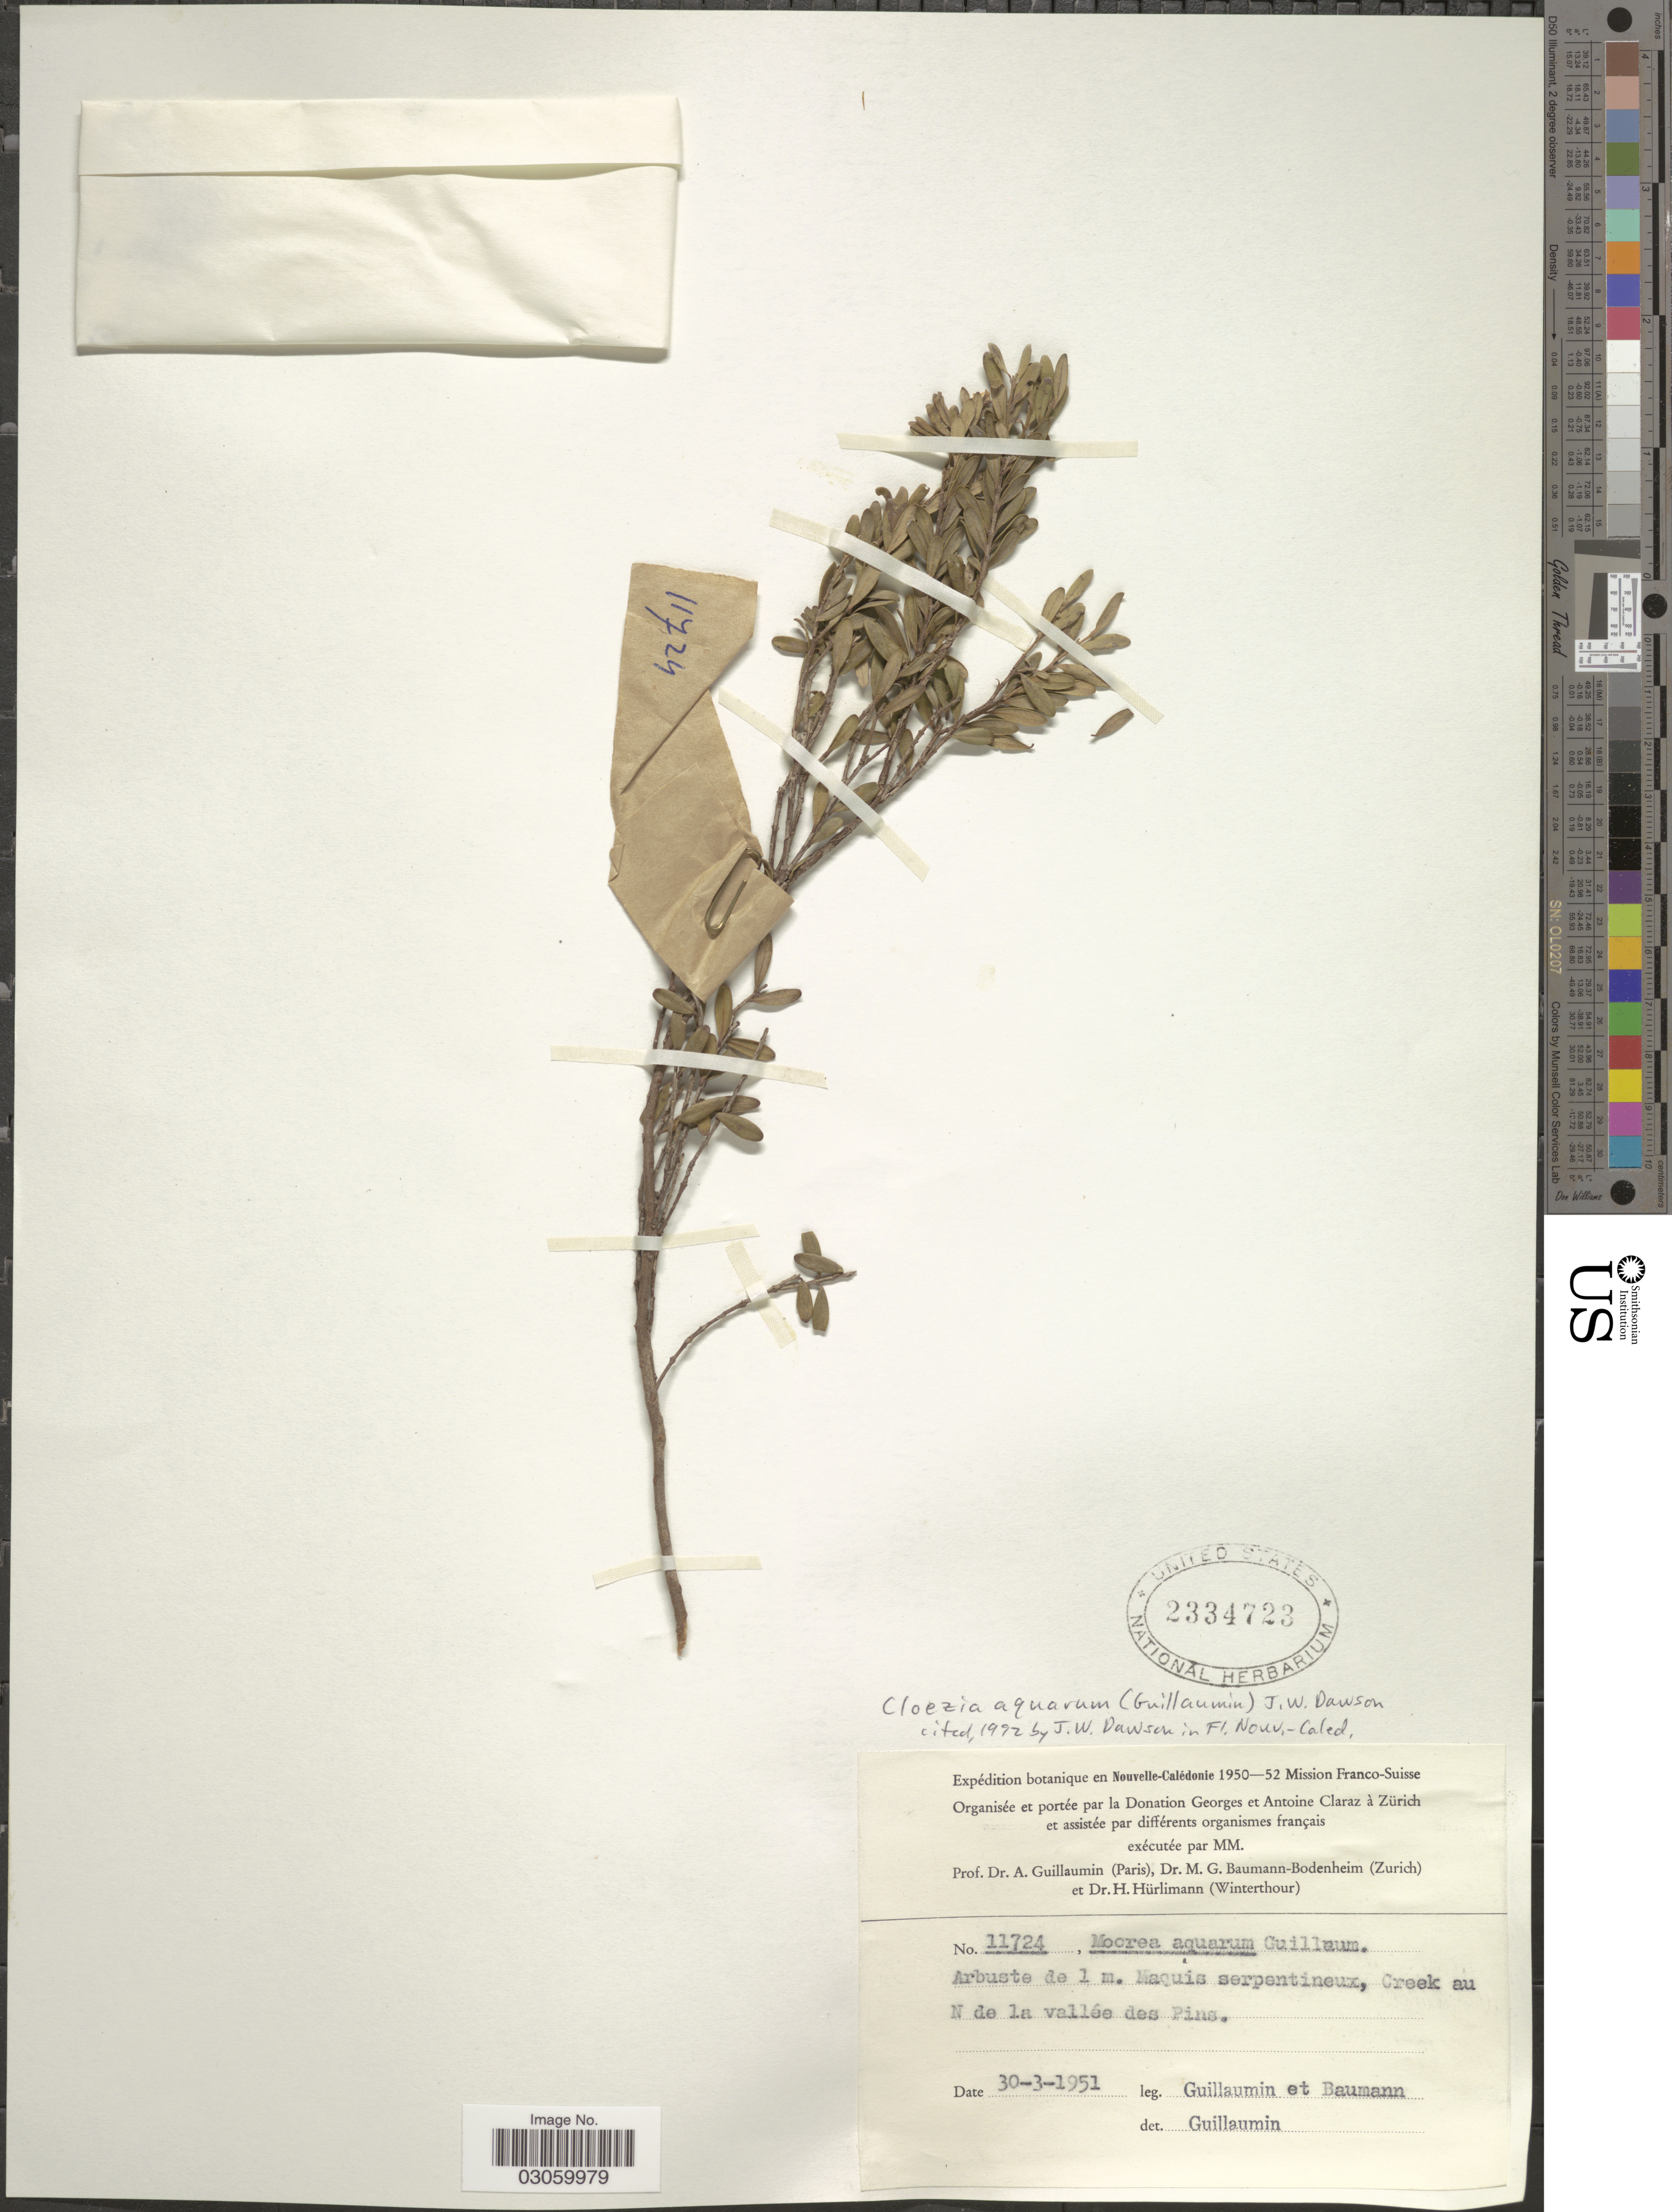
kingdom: Plantae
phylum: Tracheophyta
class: Magnoliopsida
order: Myrtales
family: Myrtaceae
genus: Cloezia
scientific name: Cloezia aquarum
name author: (Guillaumin) J.W. Dawson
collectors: A. Guillaumin & M. G. Baumann-Bodenheim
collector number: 11724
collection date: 1951-03-30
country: New Caledonia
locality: Nouvelle-Calédonie, Maquis serpentineux, Creek au N de la vallée des Pins.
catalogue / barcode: US 2334723